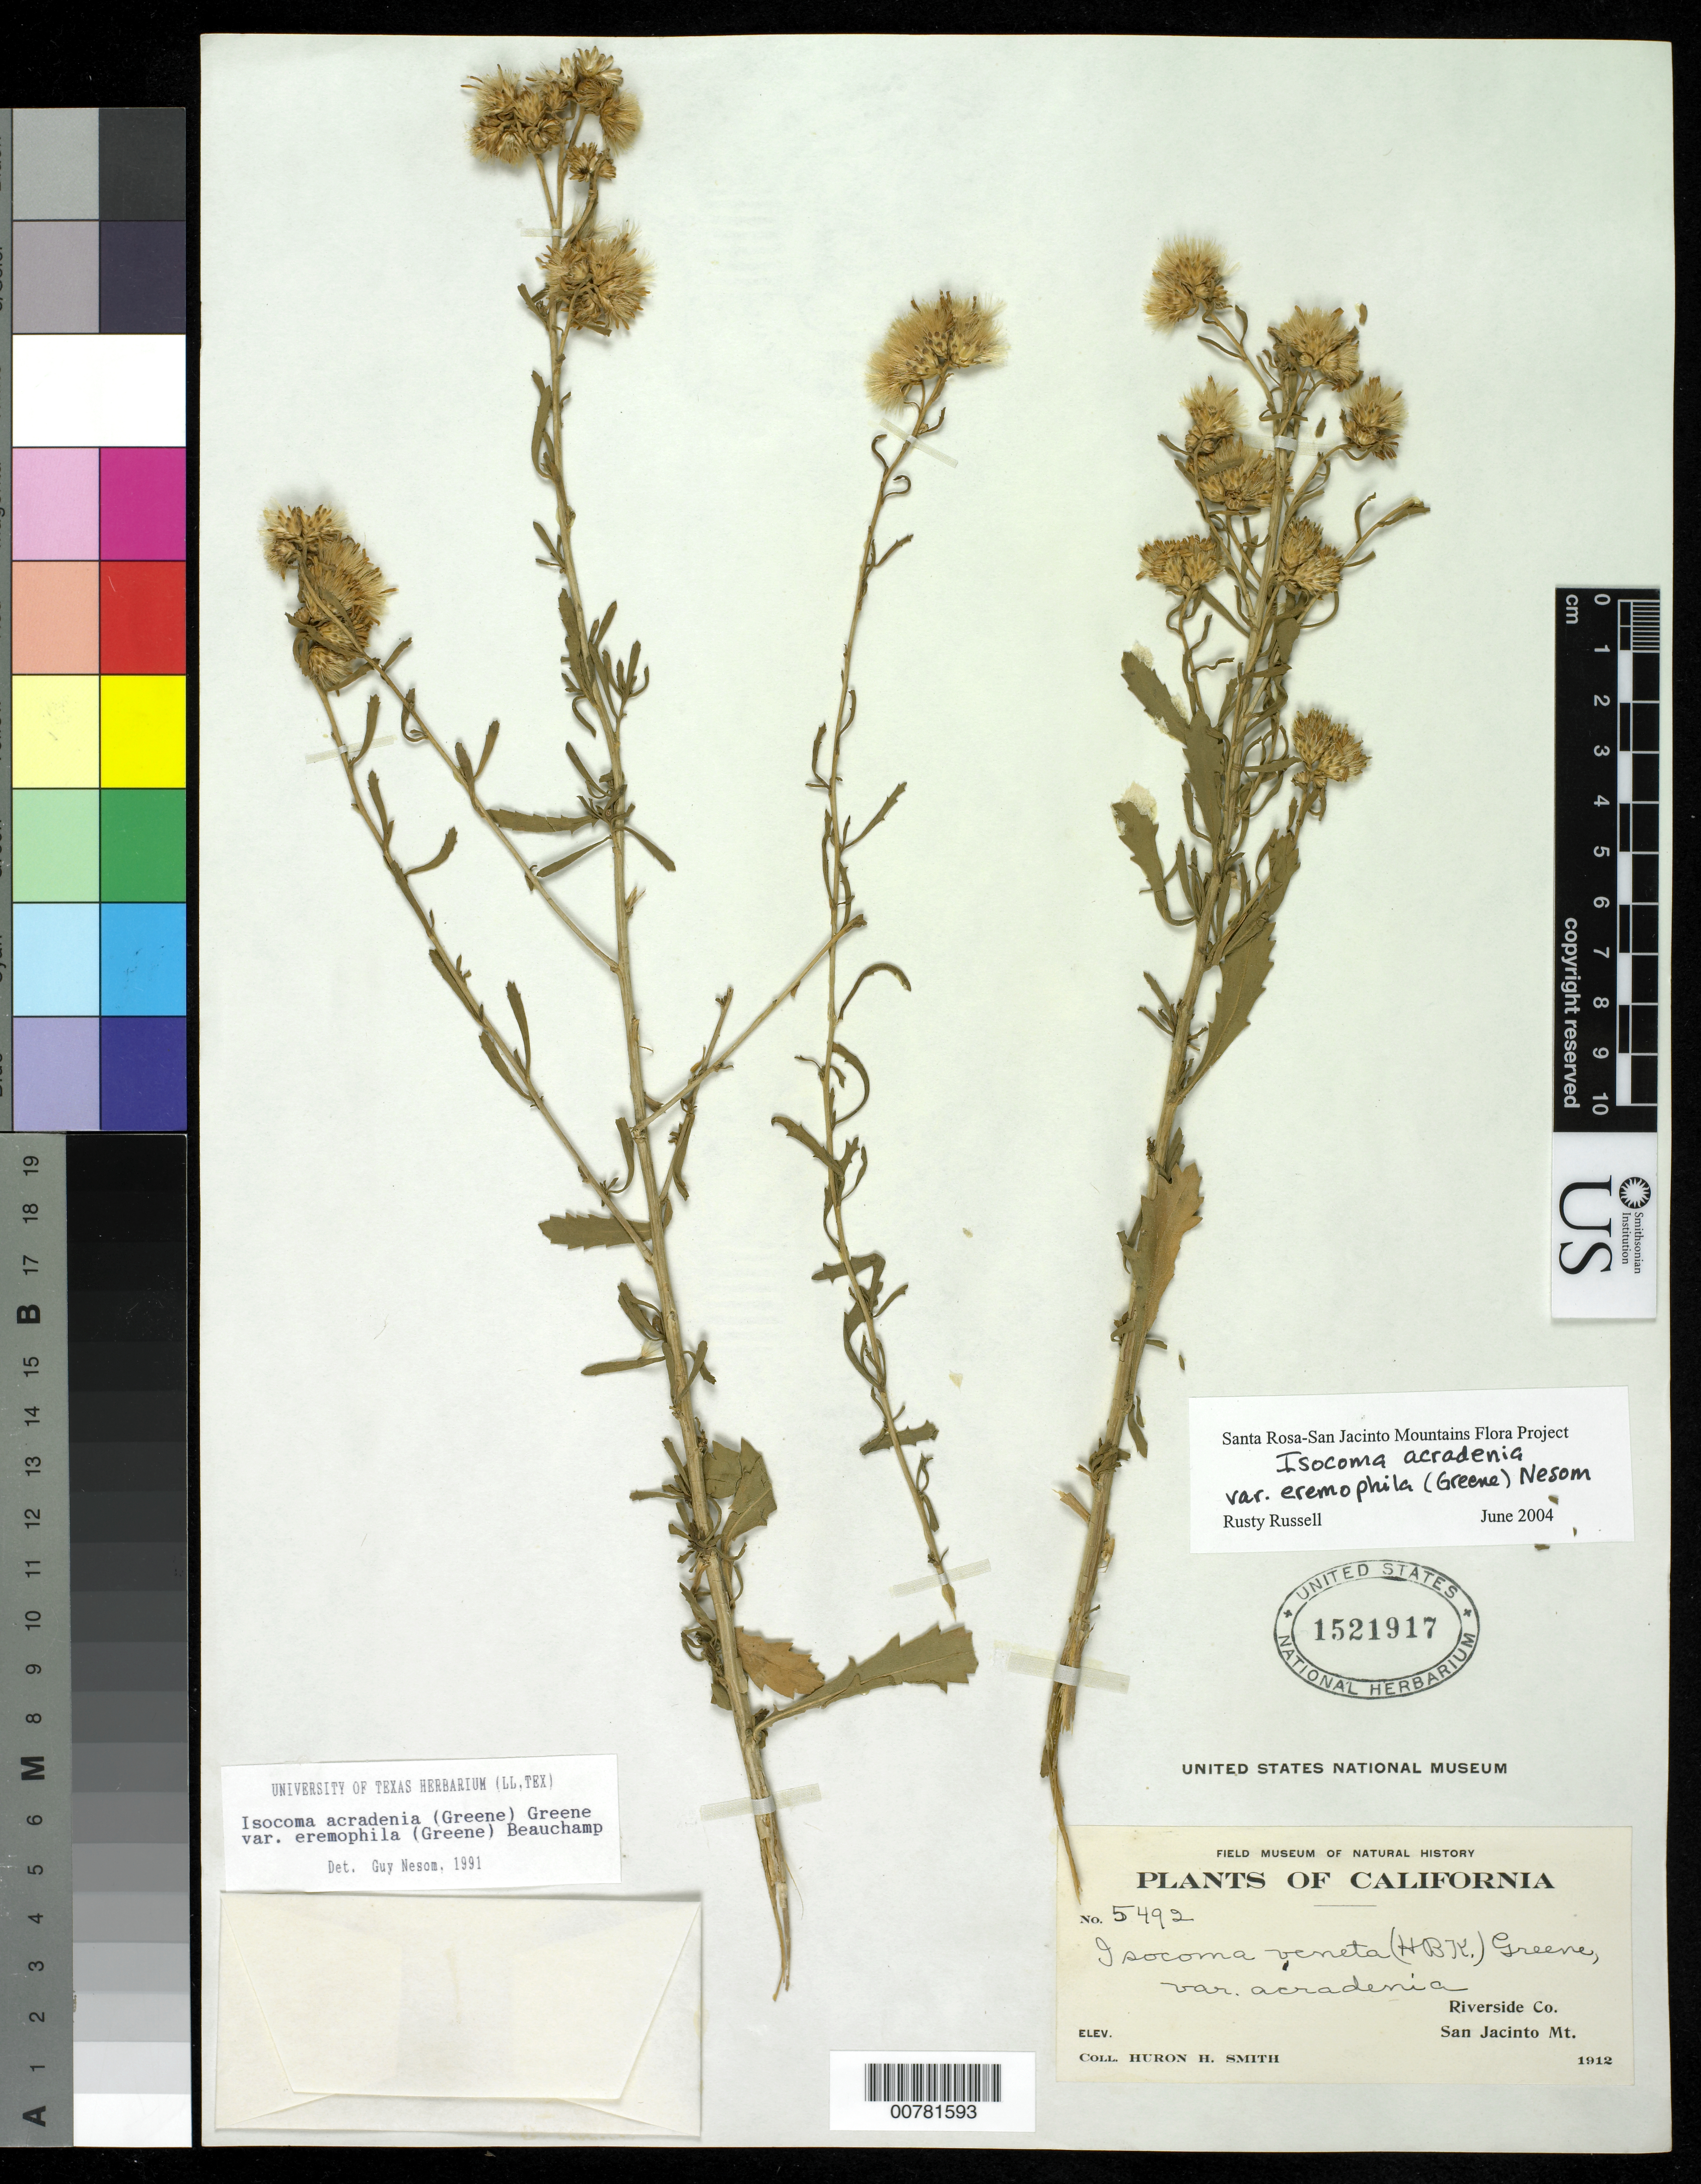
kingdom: Plantae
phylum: Tracheophyta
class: Magnoliopsida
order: Asterales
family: Asteraceae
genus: Isocoma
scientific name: Isocoma acradenia var. eremophila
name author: (S.W. Greene) G.L. Nesom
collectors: Huron H. Smith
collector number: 5492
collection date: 1912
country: United States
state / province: California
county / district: Riverside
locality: Riverside Co, San Jacinto Mt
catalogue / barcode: US 1521917